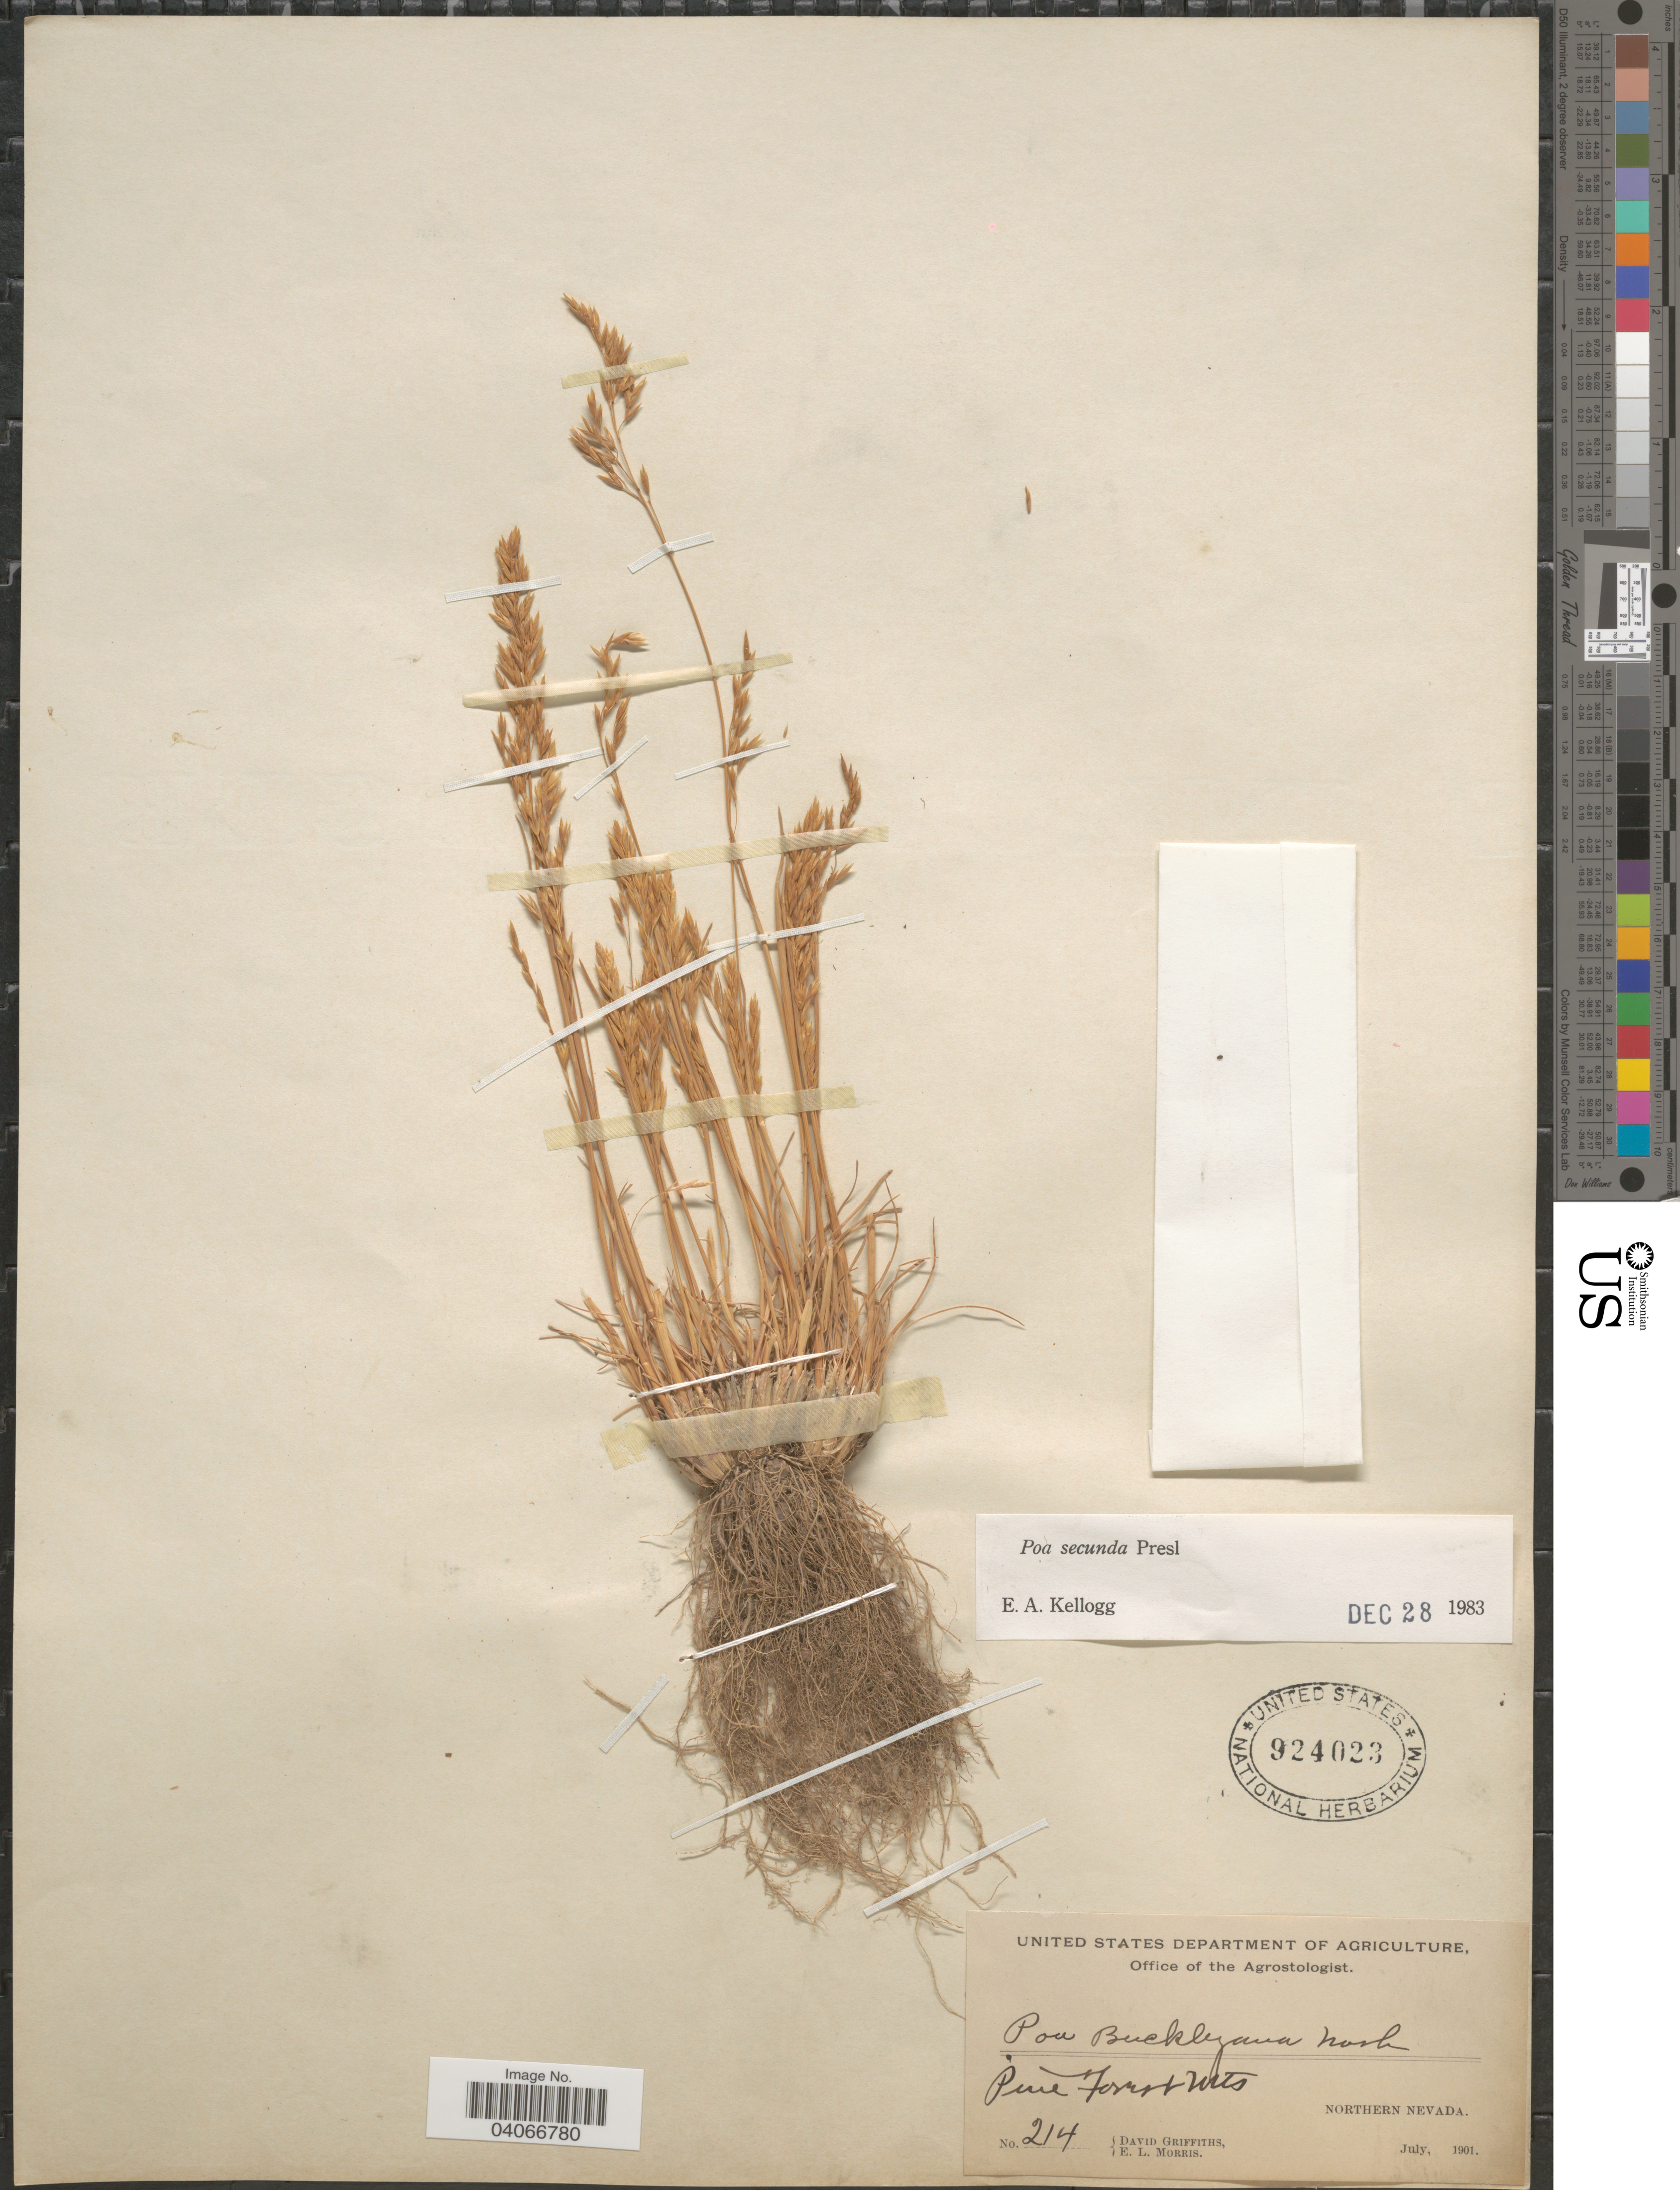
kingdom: Plantae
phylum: Tracheophyta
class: Liliopsida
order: Poales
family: Poaceae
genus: Poa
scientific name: Poa secunda subsp. secunda var. scabrella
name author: (Thurb.) Soreng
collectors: D. Griffiths & E. Morris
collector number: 214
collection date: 1901-07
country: United States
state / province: Nevada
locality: Pine Forest Mts. Northern Nevada.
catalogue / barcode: US 924023